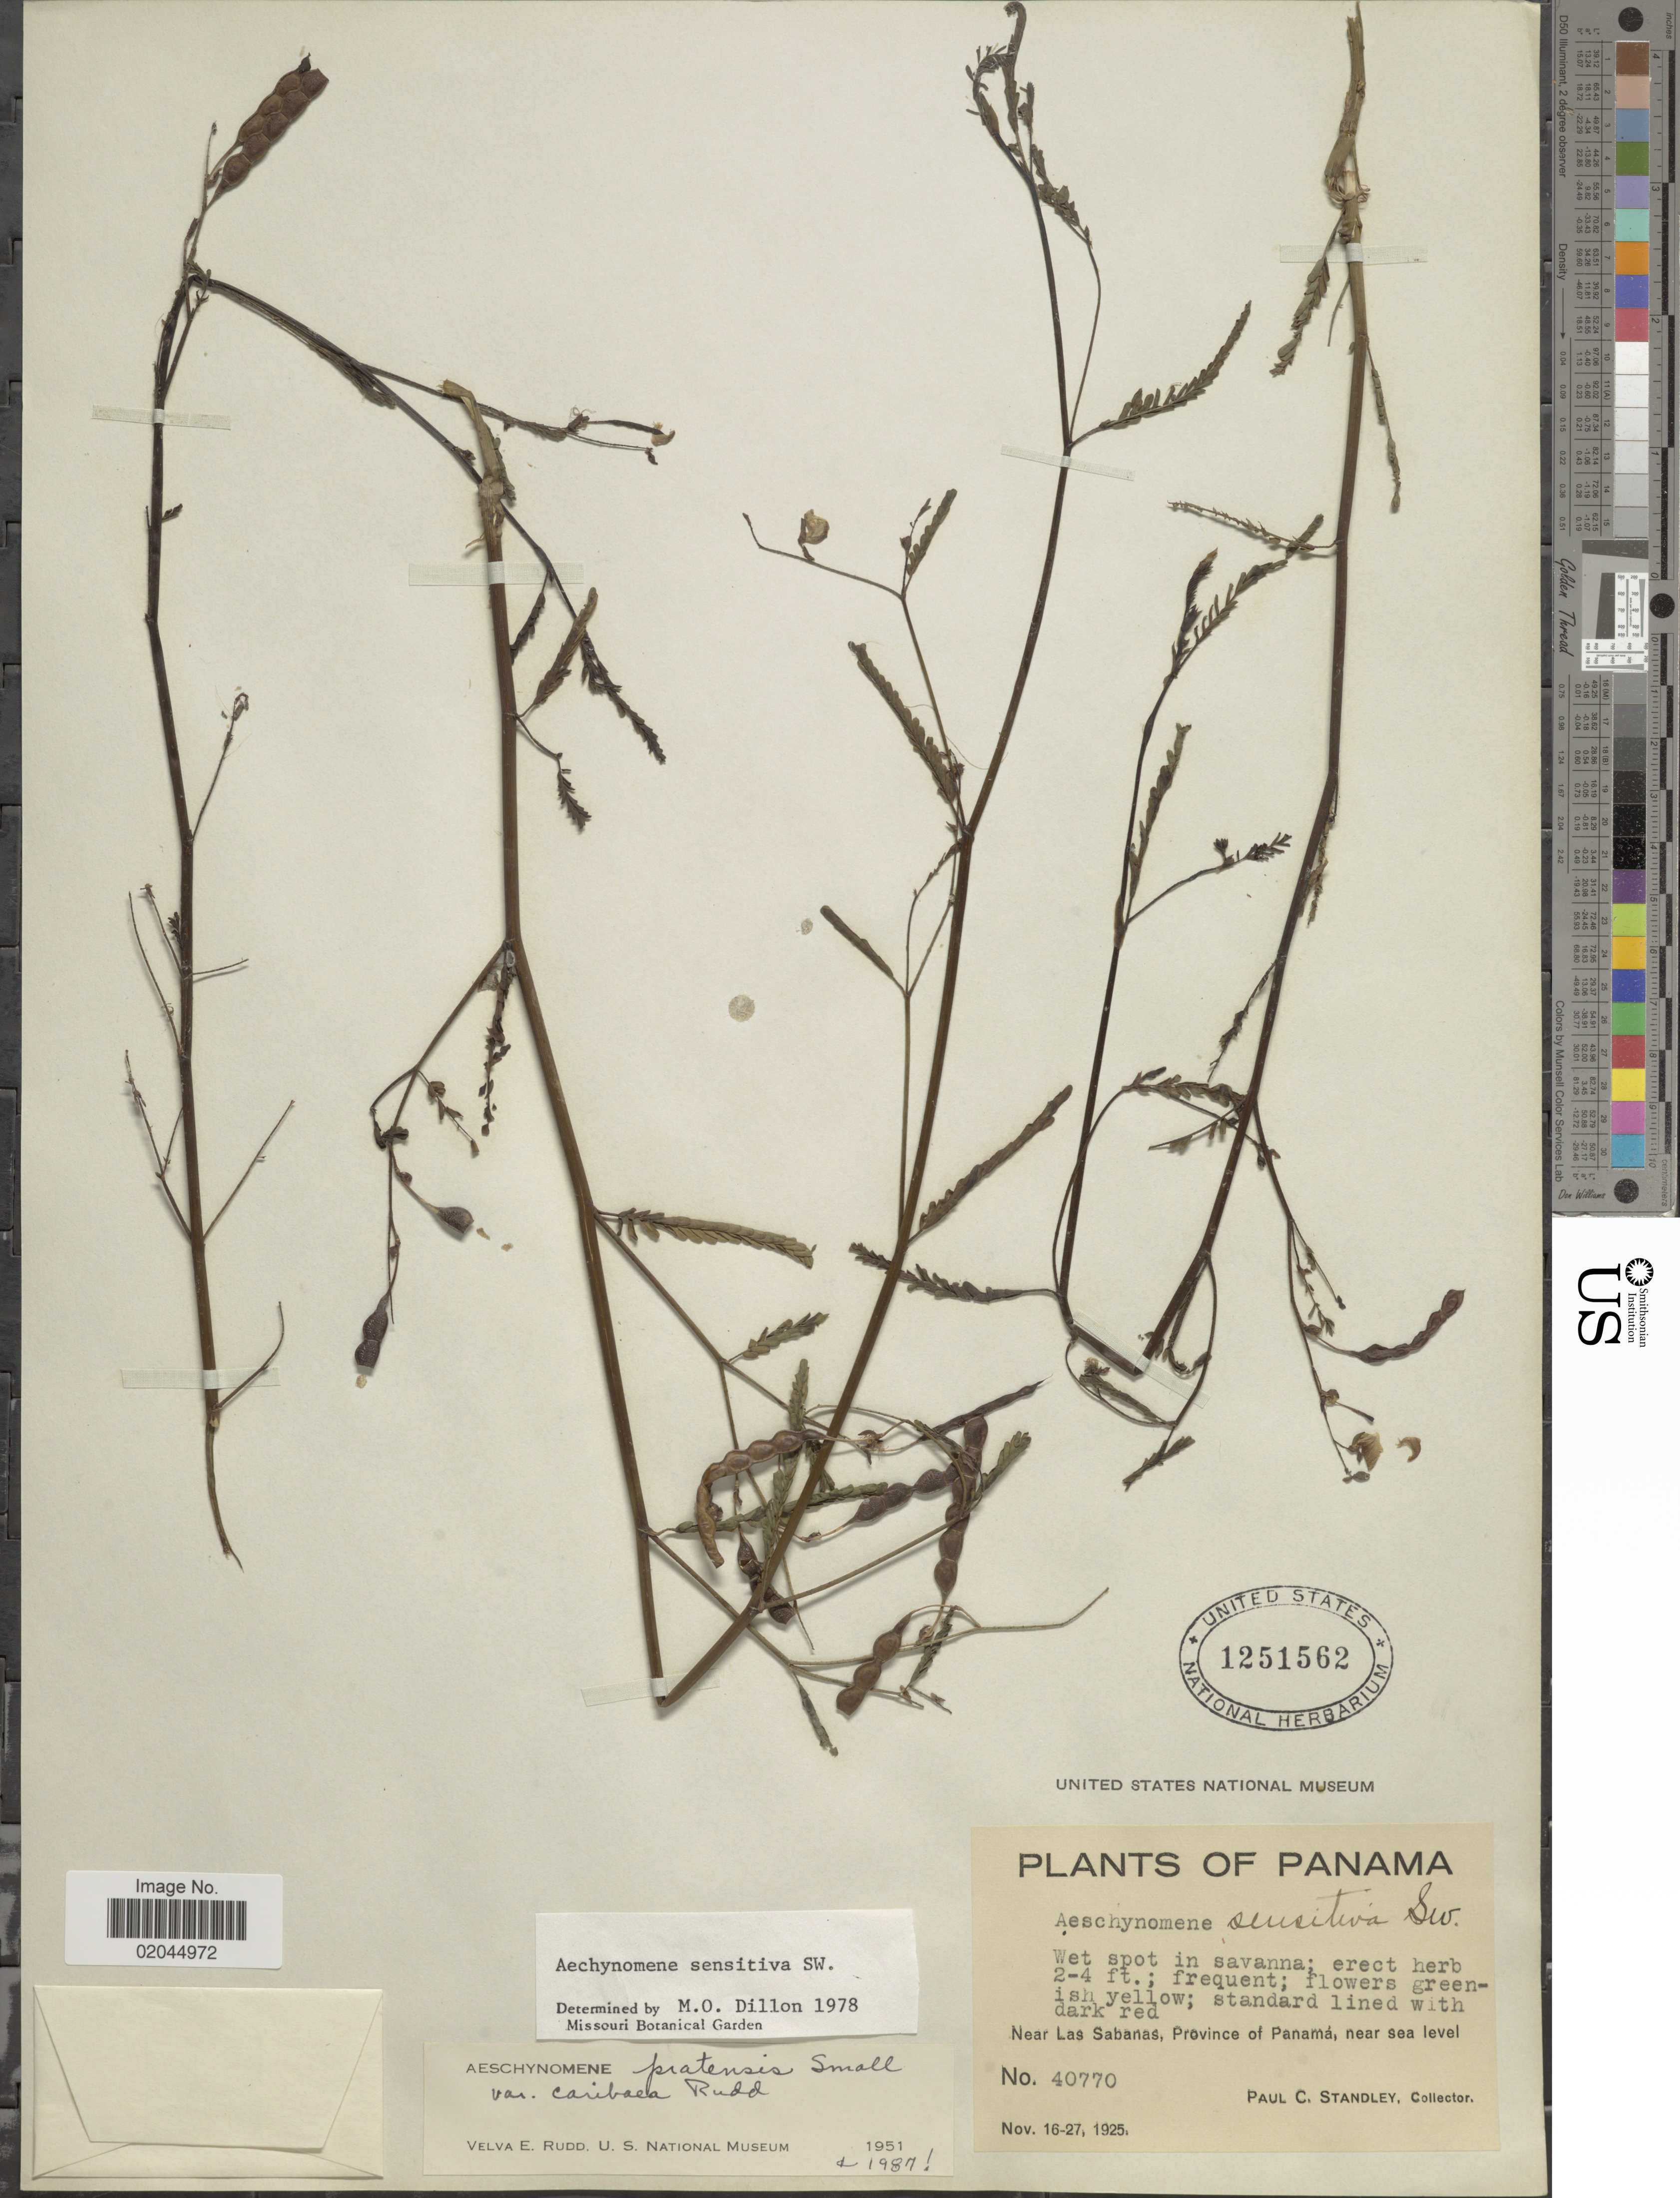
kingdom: Plantae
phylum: Tracheophyta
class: Magnoliopsida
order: Fabales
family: Fabaceae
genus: Aeschynomene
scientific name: Aeschynomene pratensis var. caribaea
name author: Rudd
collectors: P. C. Standley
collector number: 40770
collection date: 1925-11-16/1925-11-27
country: Panama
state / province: Panamá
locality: Near Las Sabanas, Province of Panama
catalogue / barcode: US 1251562